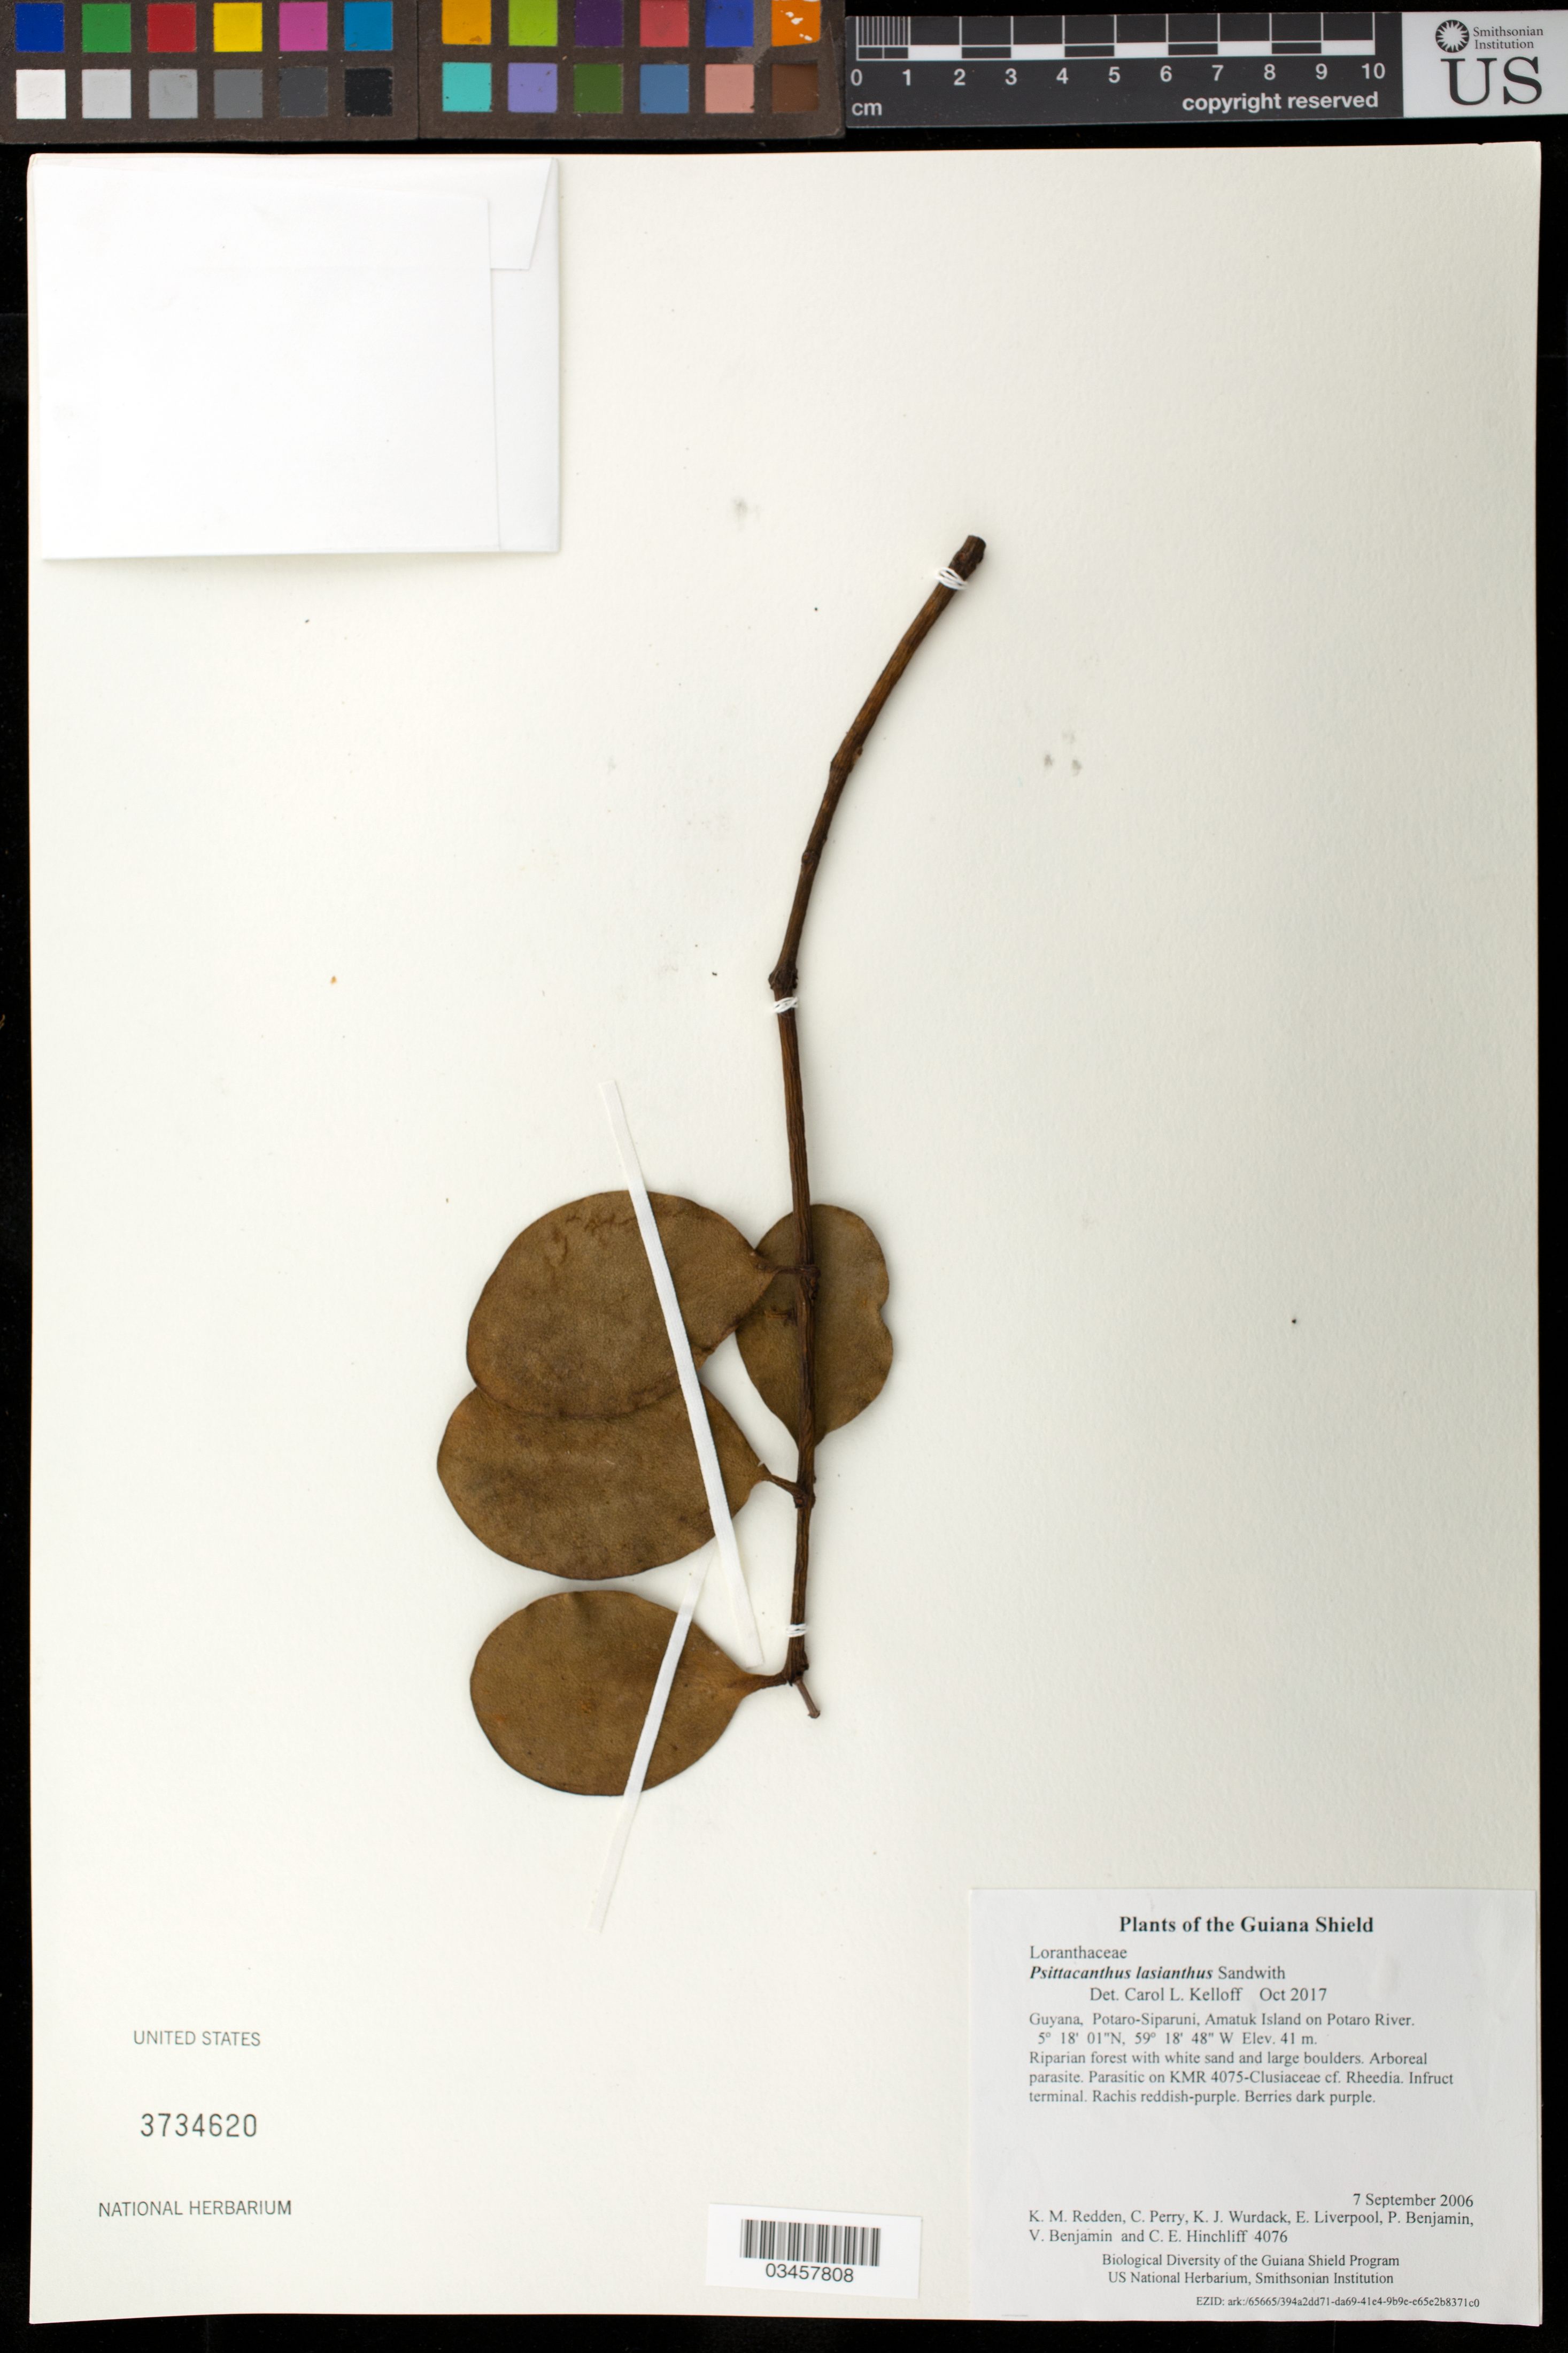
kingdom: Plantae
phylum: Tracheophyta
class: Magnoliopsida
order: Santalales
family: Loranthaceae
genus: Psittacanthus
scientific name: Psittacanthus lasianthus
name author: Sandwith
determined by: Kelloff, Carol L.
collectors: K. M. Redden, C. Perry, K. Wurdack, E. Liverpool, P. Benjamin, V. Benjamin & C. E. Hinchliff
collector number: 4076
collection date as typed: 7 September 2006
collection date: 2006-09-07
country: Guyana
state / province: Potaro-Siparuni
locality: Amatuk Island on Potaro River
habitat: Riparian forest with white sand and large boulders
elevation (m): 41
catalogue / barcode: US 3734620